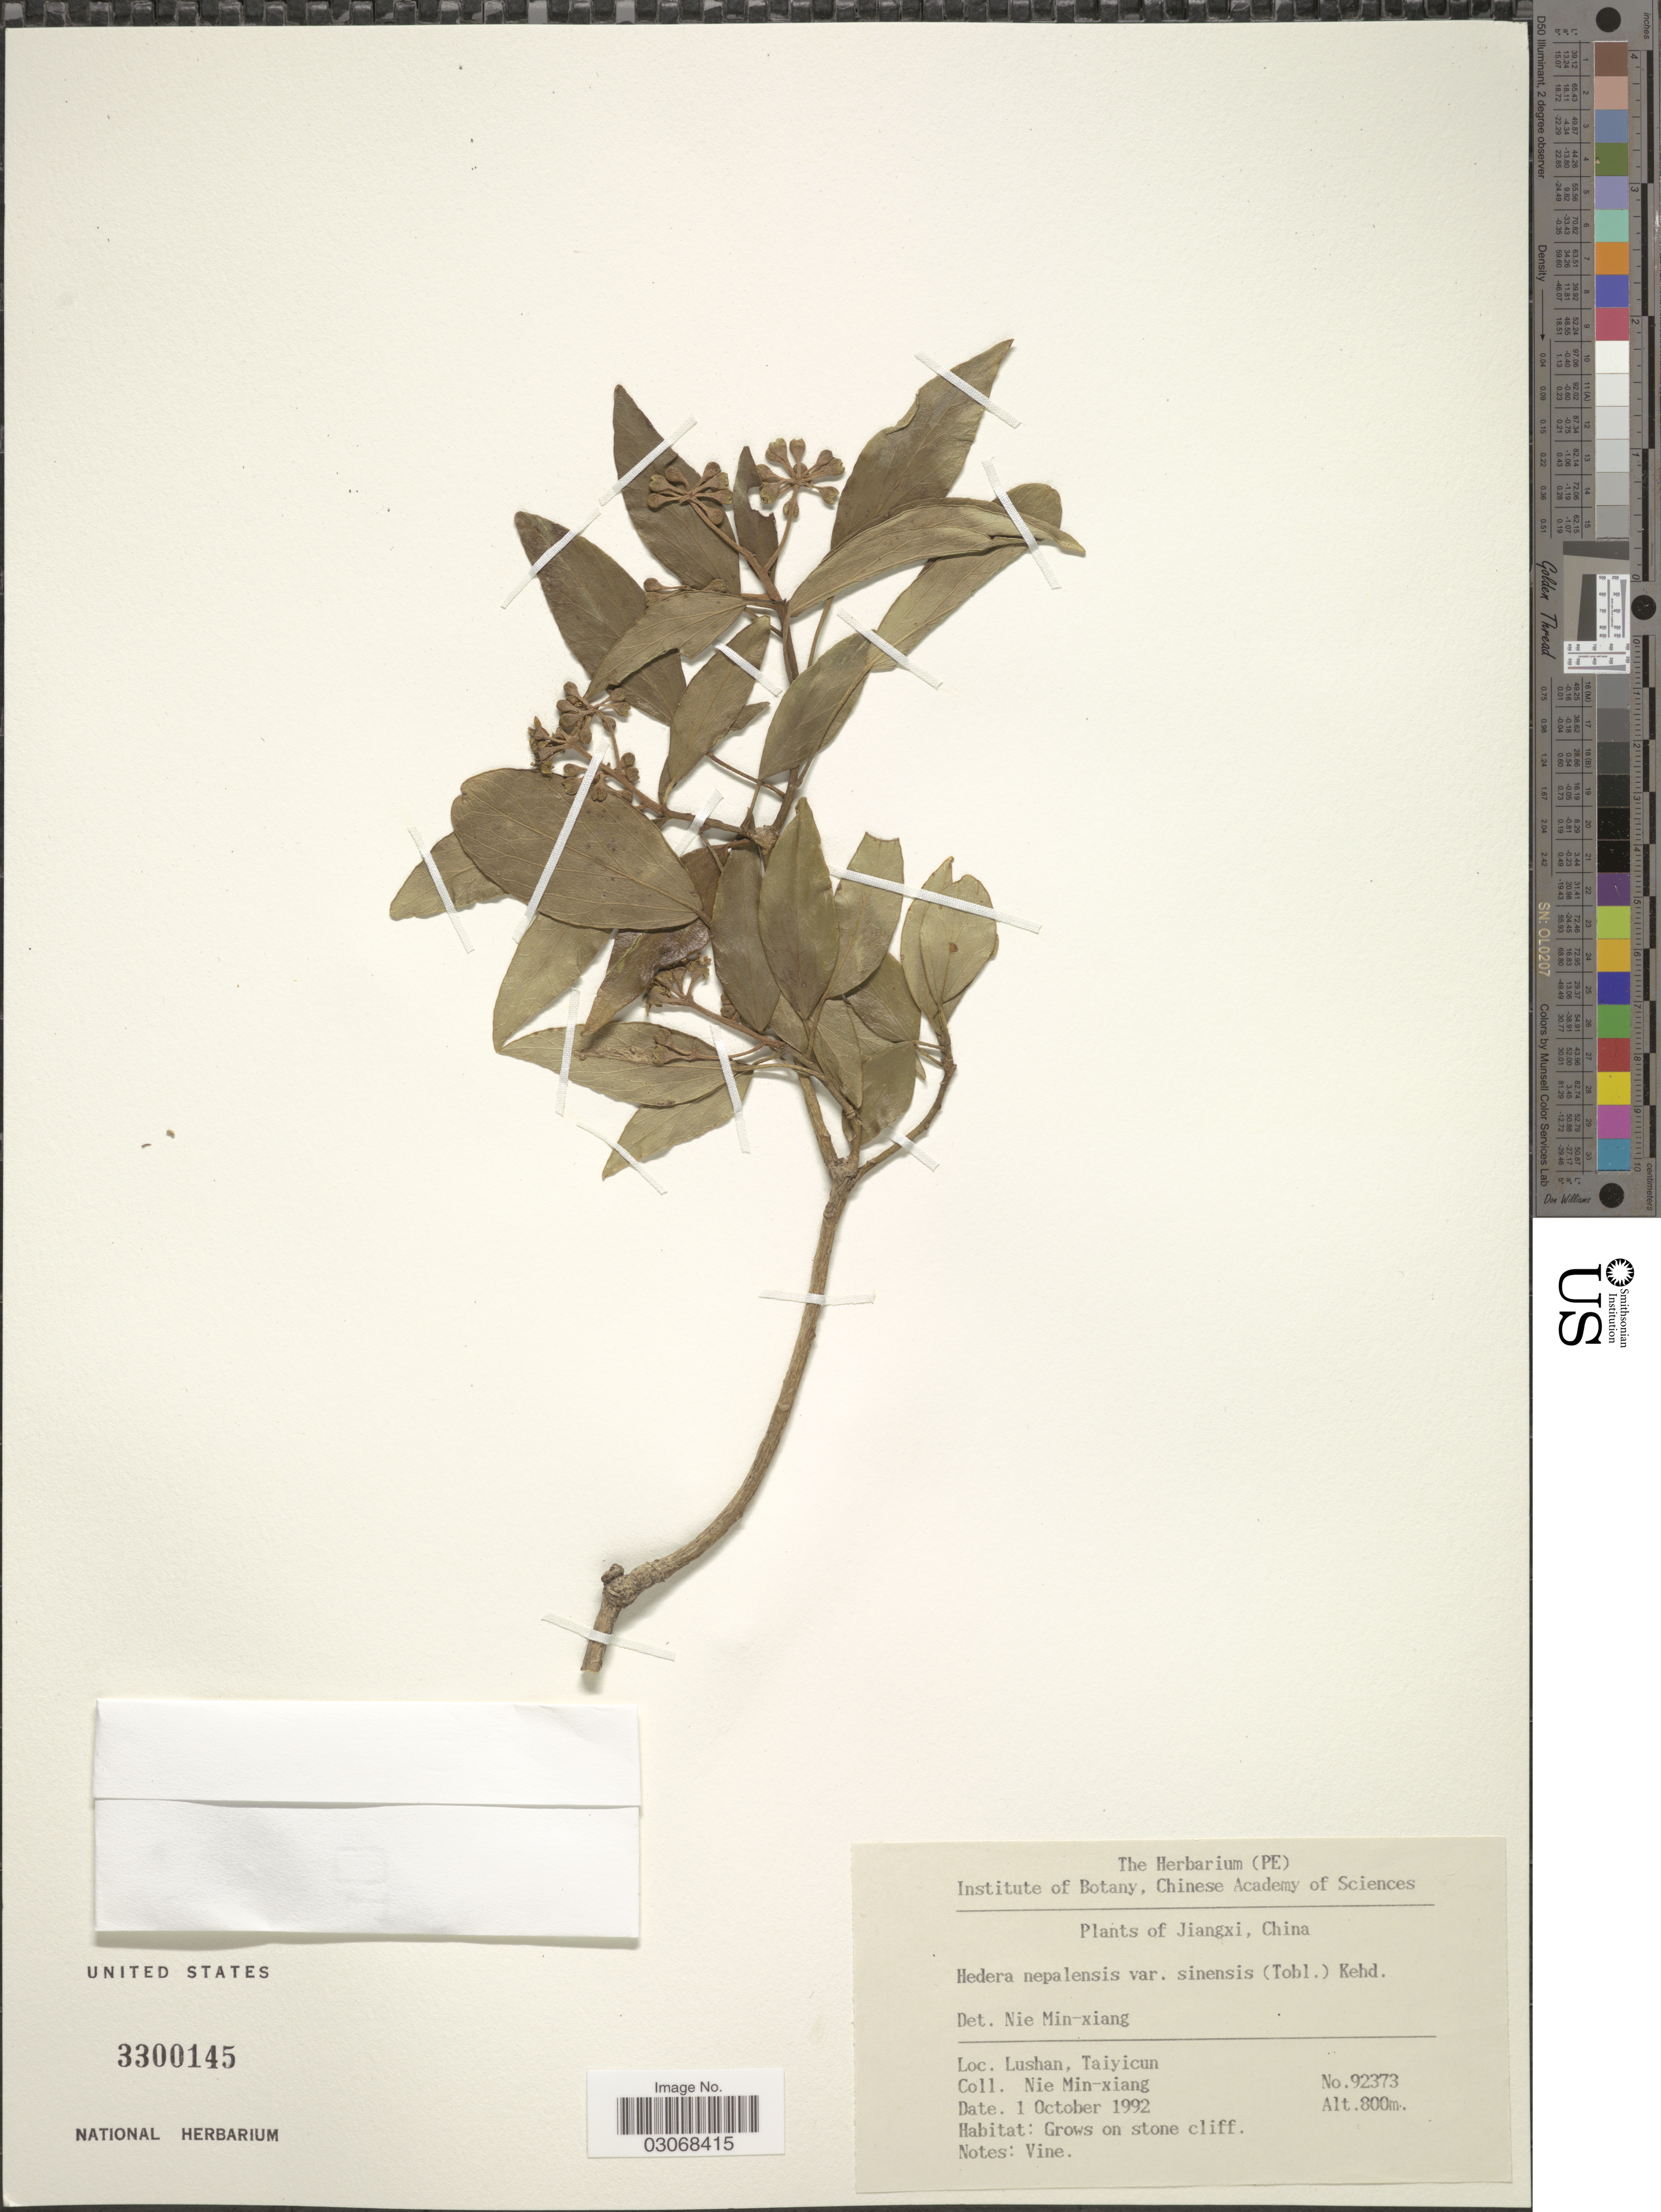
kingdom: Plantae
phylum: Tracheophyta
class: Magnoliopsida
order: Apiales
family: Araliaceae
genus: Hedera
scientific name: Hedera nepalensis var. sinensis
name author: (Tobler) Rehder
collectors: M. Nie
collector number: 92373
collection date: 1992-10-01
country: China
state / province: Jiangxi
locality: Lushan, Taiyicun.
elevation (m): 800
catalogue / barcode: US 3300145